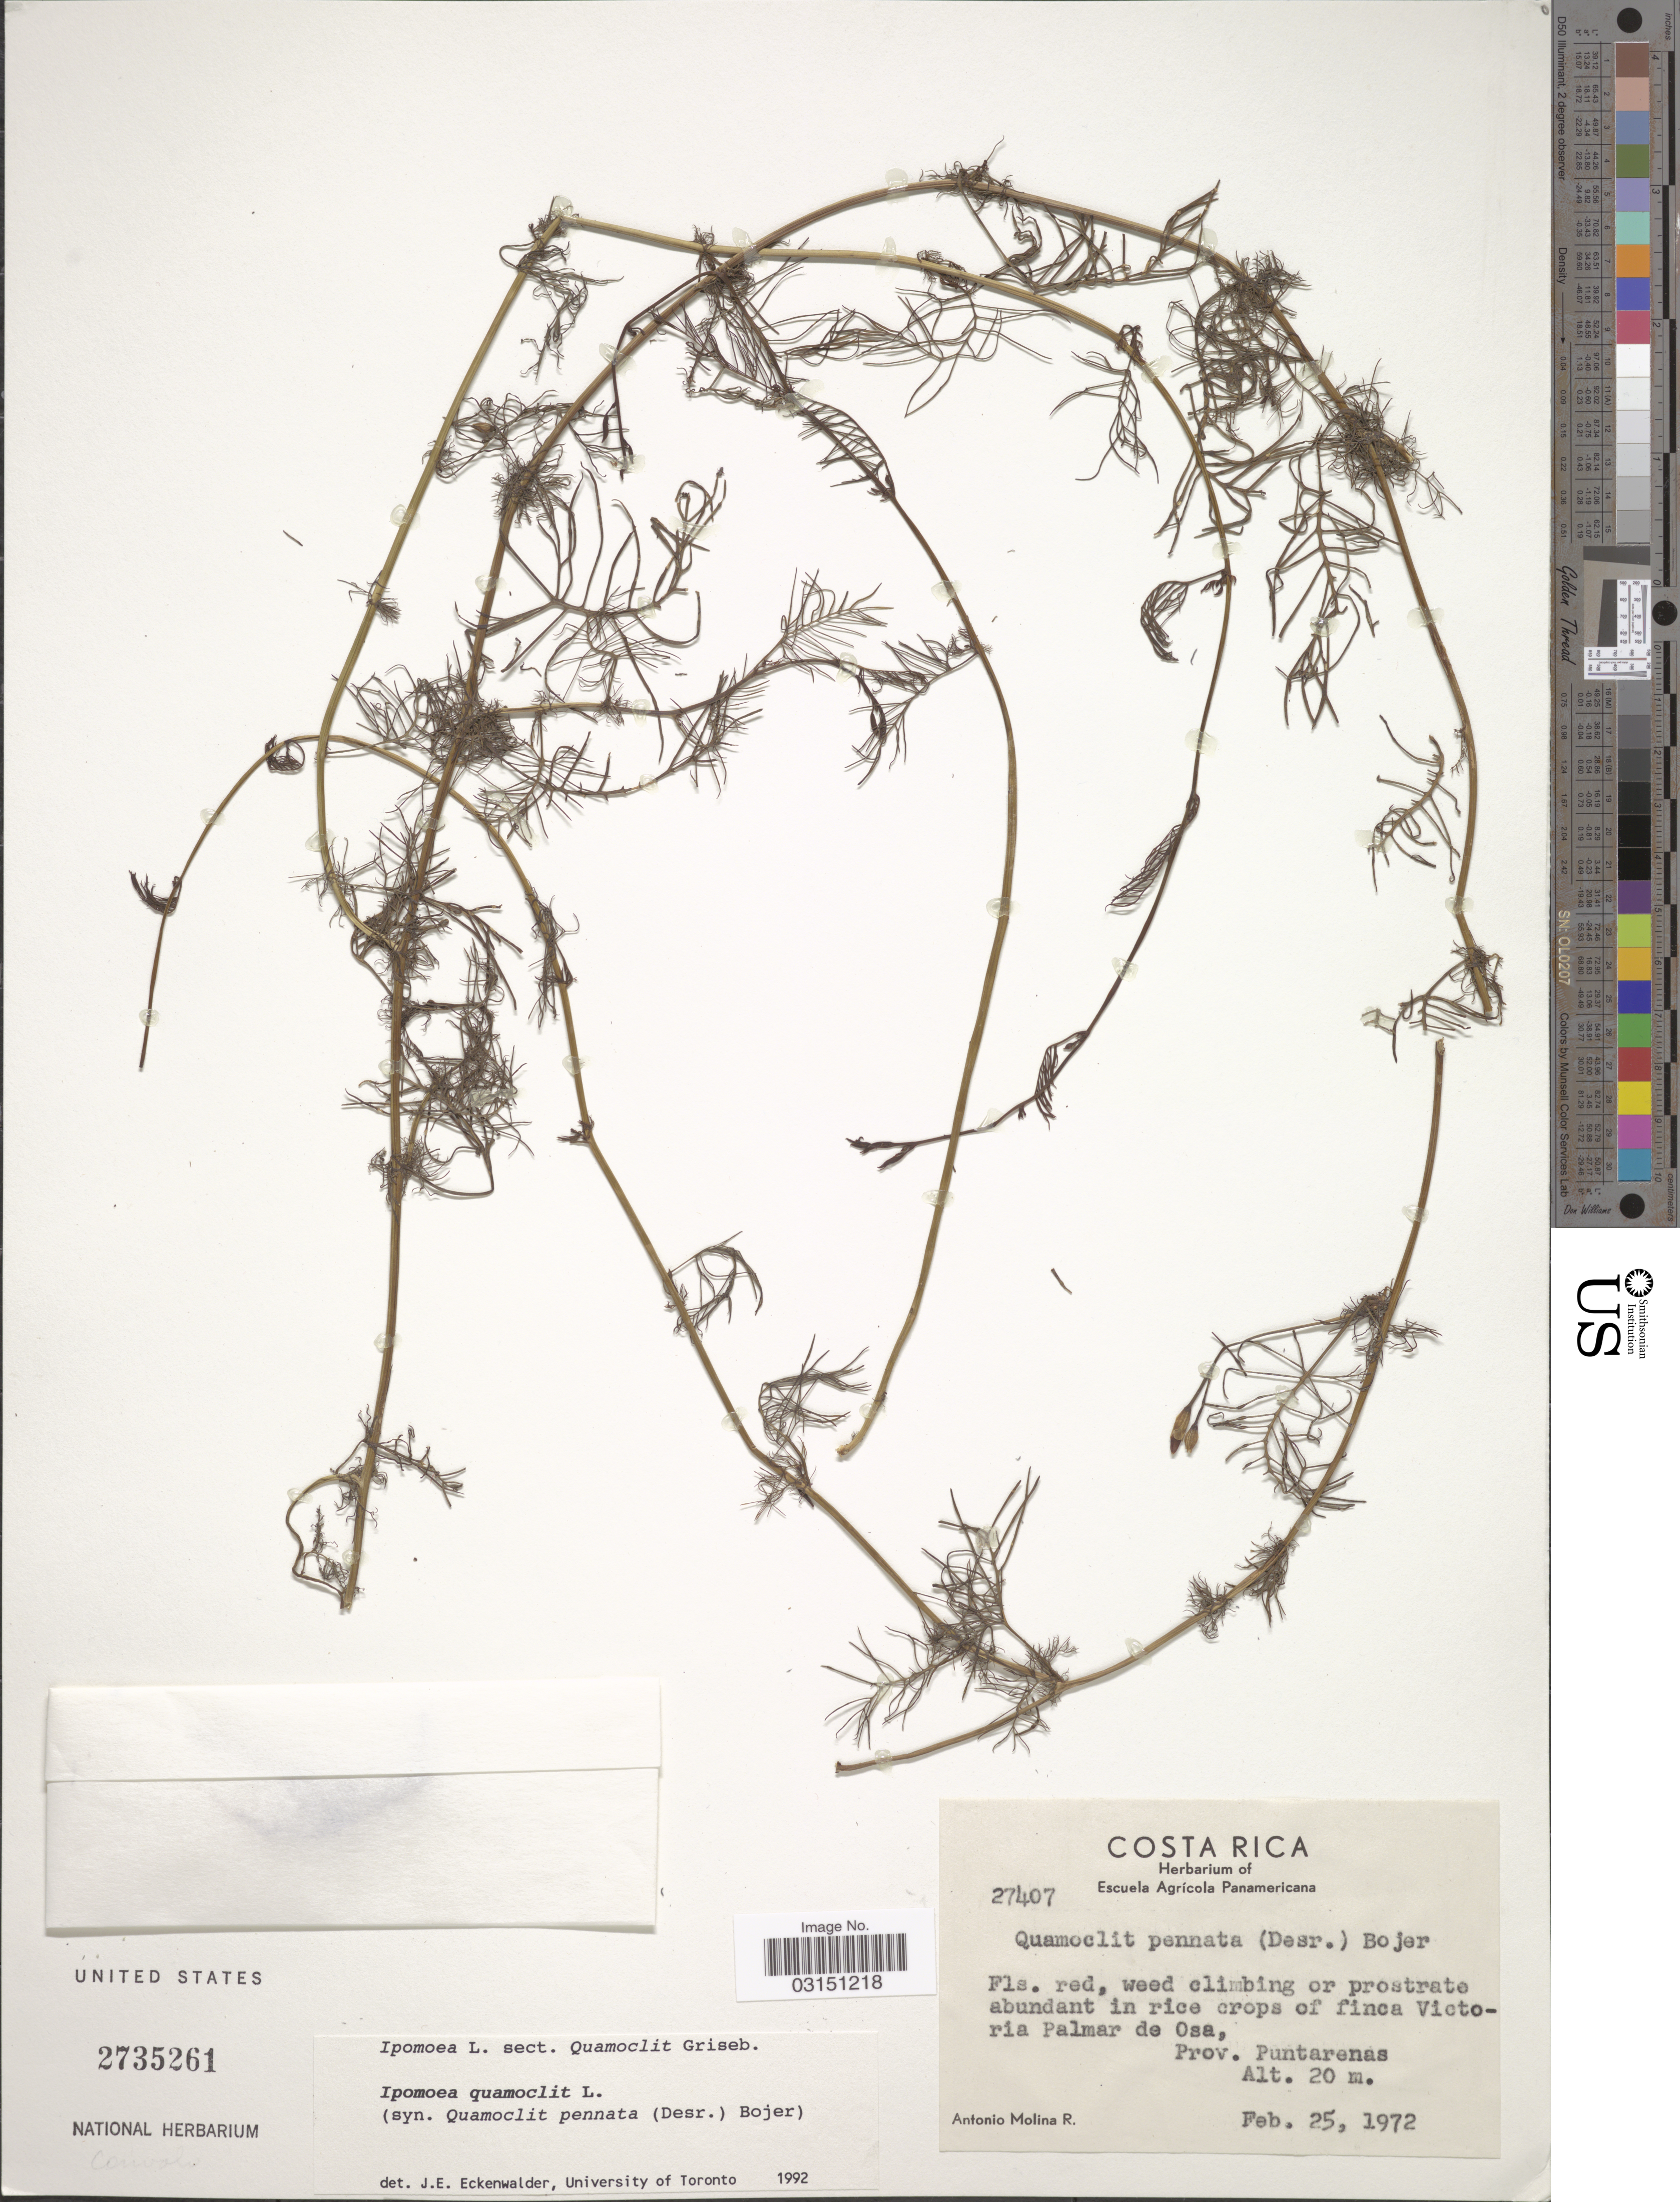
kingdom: Plantae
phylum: Tracheophyta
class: Magnoliopsida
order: Solanales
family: Convolvulaceae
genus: Ipomoea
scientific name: Ipomoea quamoclit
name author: L.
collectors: A. Molina R.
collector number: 27407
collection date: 1972-02-25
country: Costa Rica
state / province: Puntarenas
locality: Weed climbing or prostrate abundant in rice crops of finca Victoria Palmar de Osa, Prov. Puntarenas.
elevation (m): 20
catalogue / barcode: US 2735261